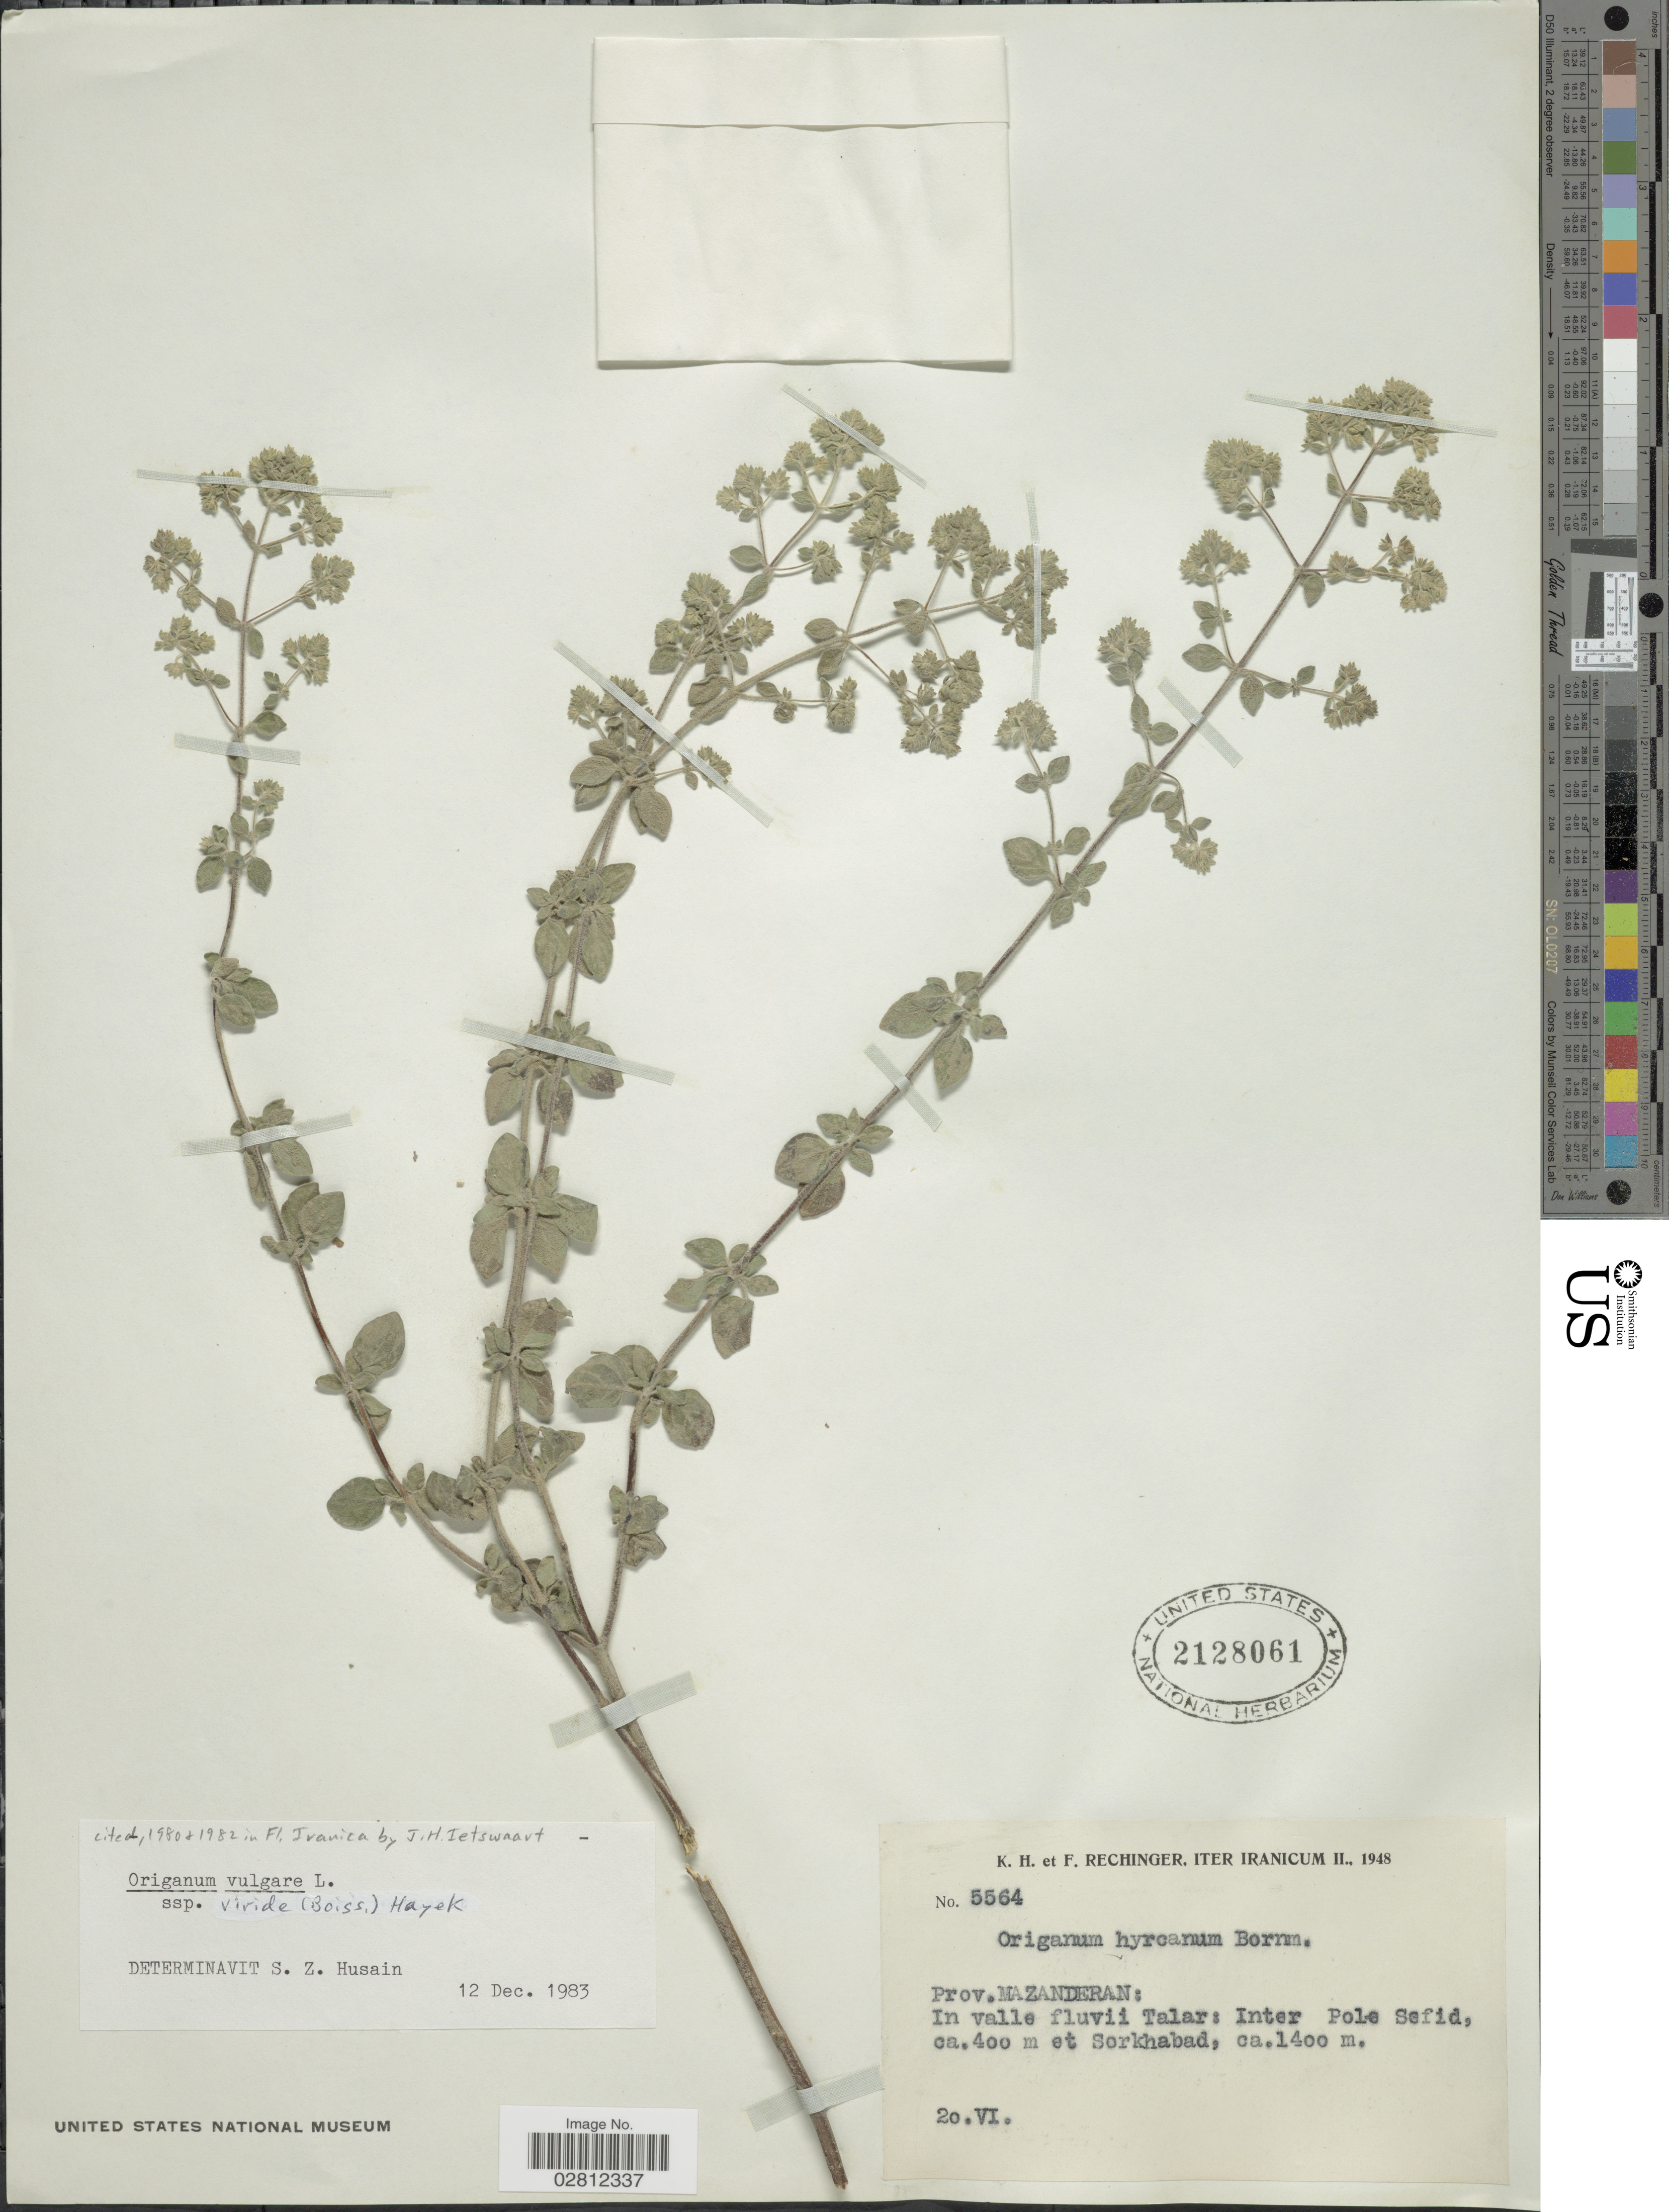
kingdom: Plantae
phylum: Tracheophyta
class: Magnoliopsida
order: Lamiales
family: Lamiaceae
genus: Origanum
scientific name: Origanum vulgare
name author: L.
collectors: K. H. Rechinger & F. Rechinger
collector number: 5564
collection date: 1948-06-20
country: Iran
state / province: Mazandaran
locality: Prov. Mazanderan, In valle fluvii Talar, Inter Pole Sefid, et Sorkhabad.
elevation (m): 400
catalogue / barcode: US 2128061